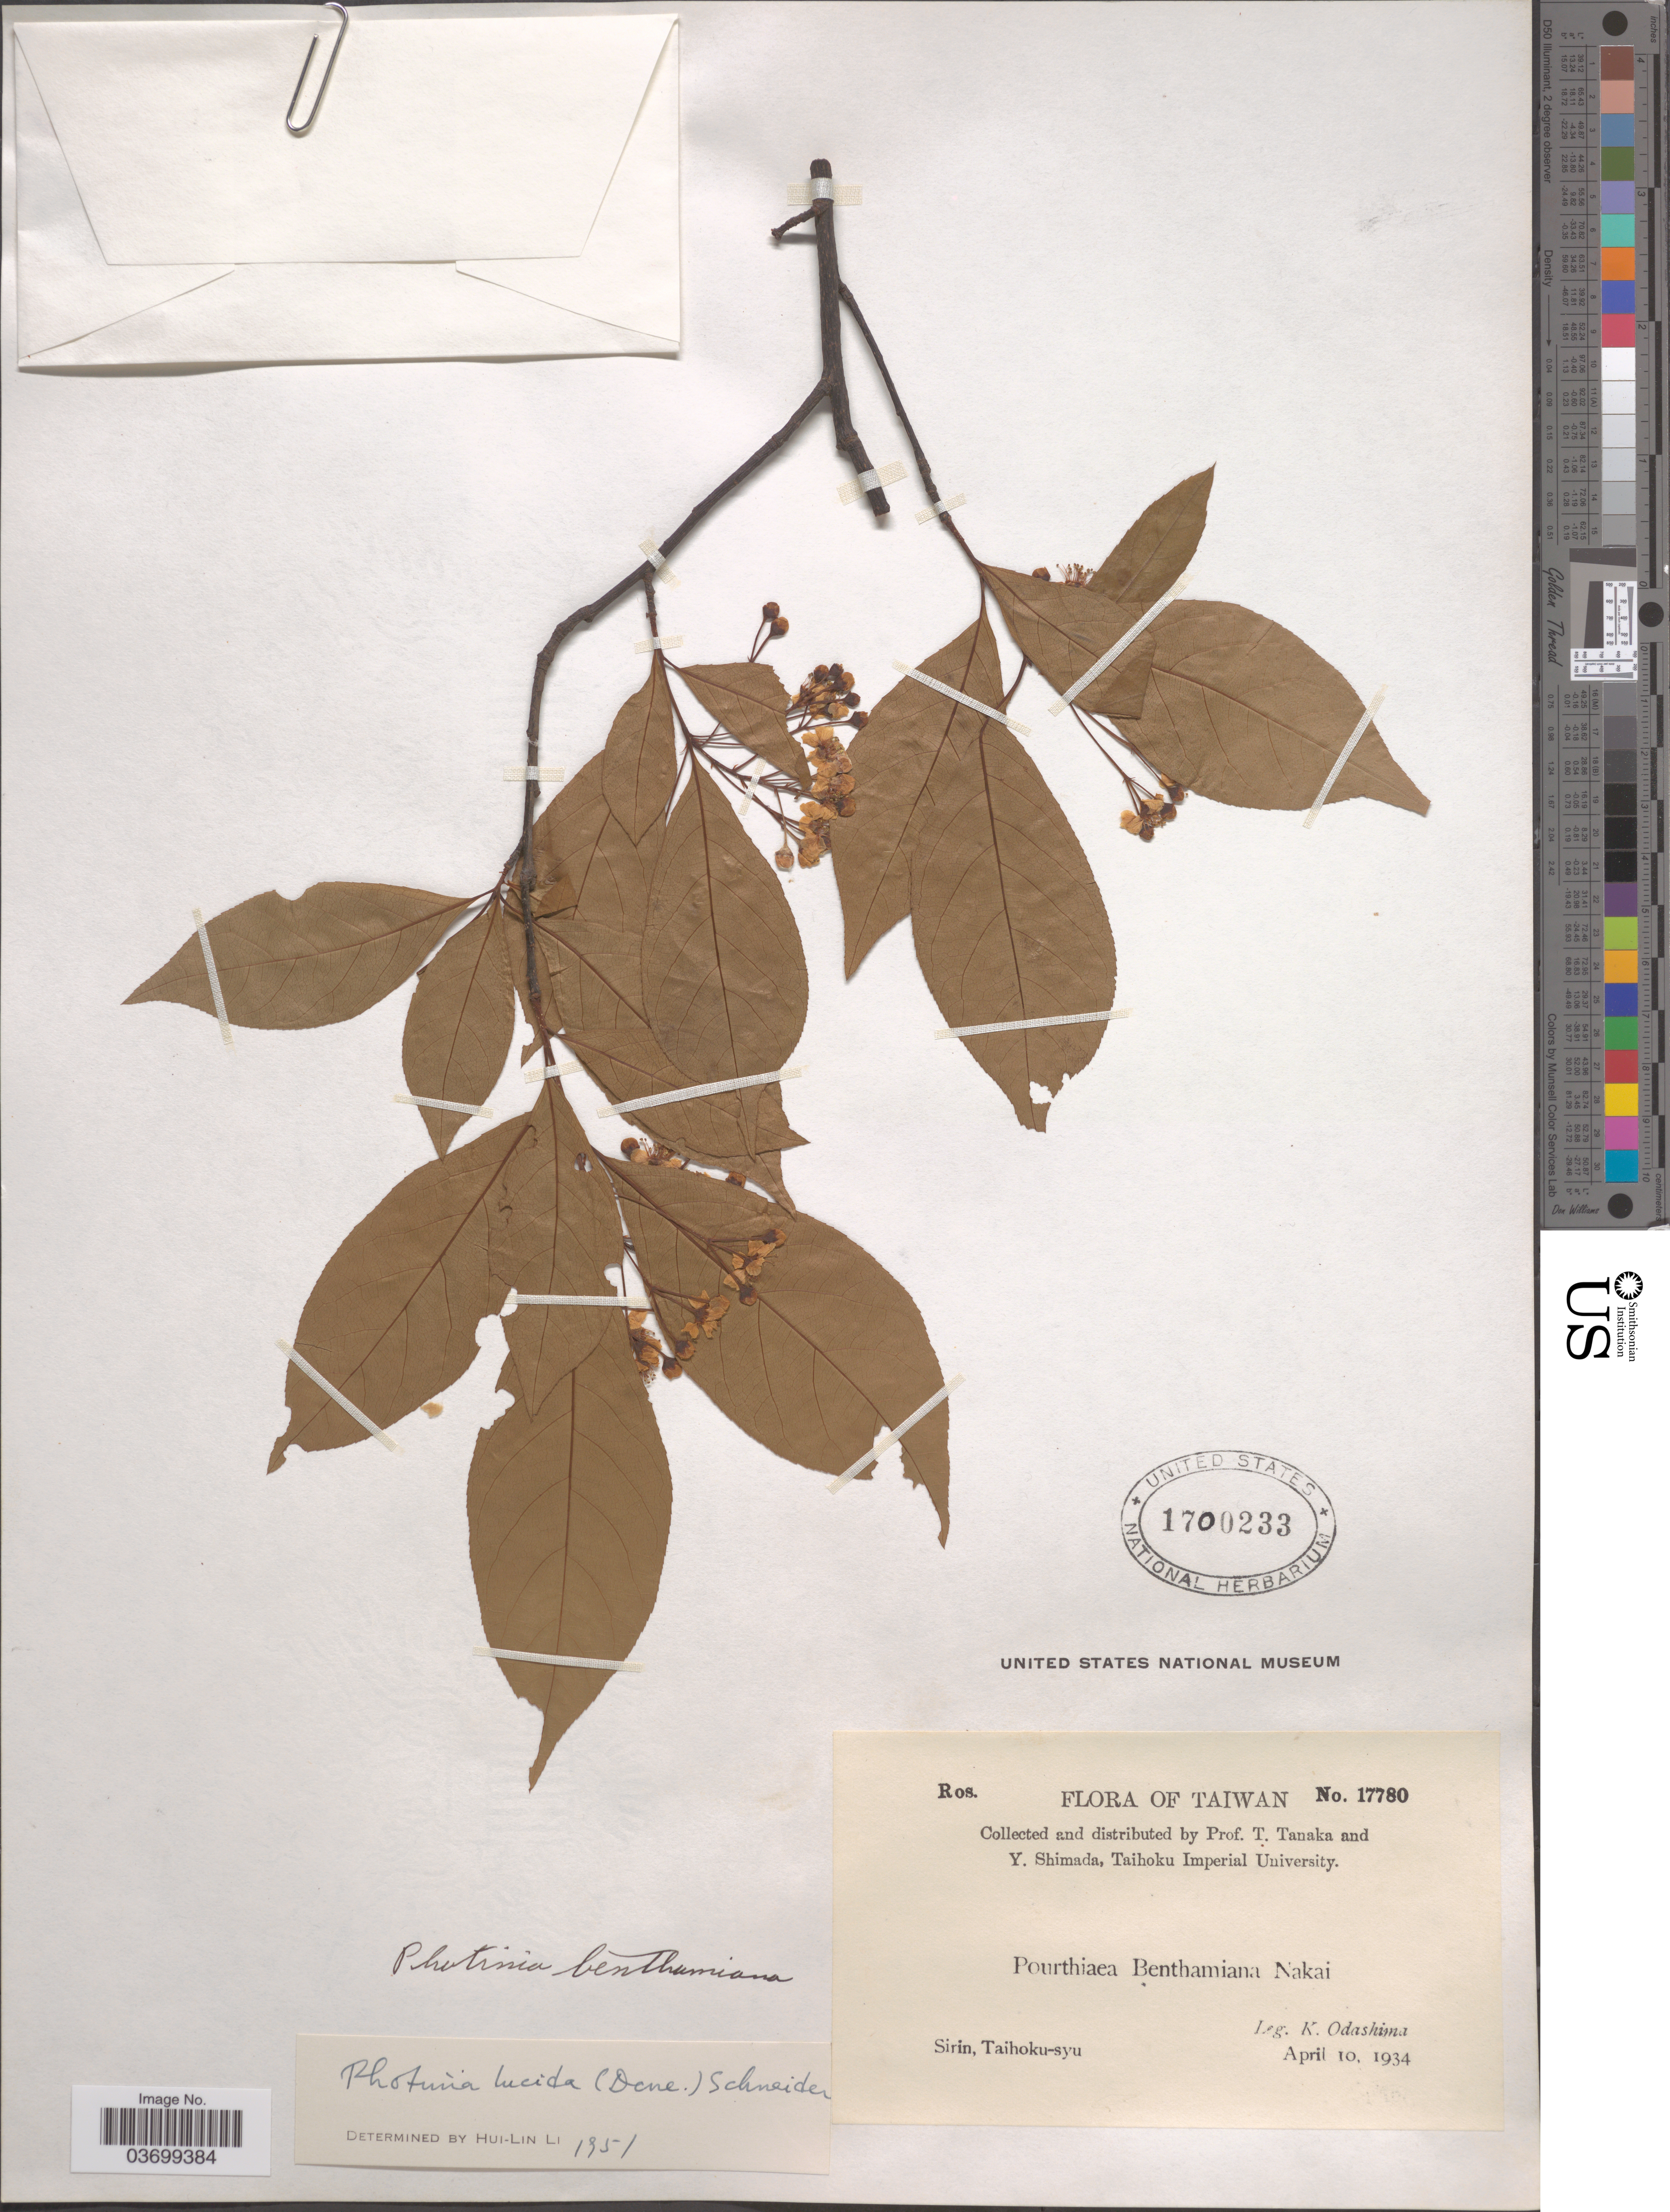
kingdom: Plantae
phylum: Tracheophyta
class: Magnoliopsida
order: Rosales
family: Rosaceae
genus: Photinia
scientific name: Photinia benthamiana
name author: Hance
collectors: K. Odashima, T. Tanaka & Y. Shimada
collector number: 17780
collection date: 1934-04-10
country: Taiwan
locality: Sirin, Taihoku-syu.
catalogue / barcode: US 1700233